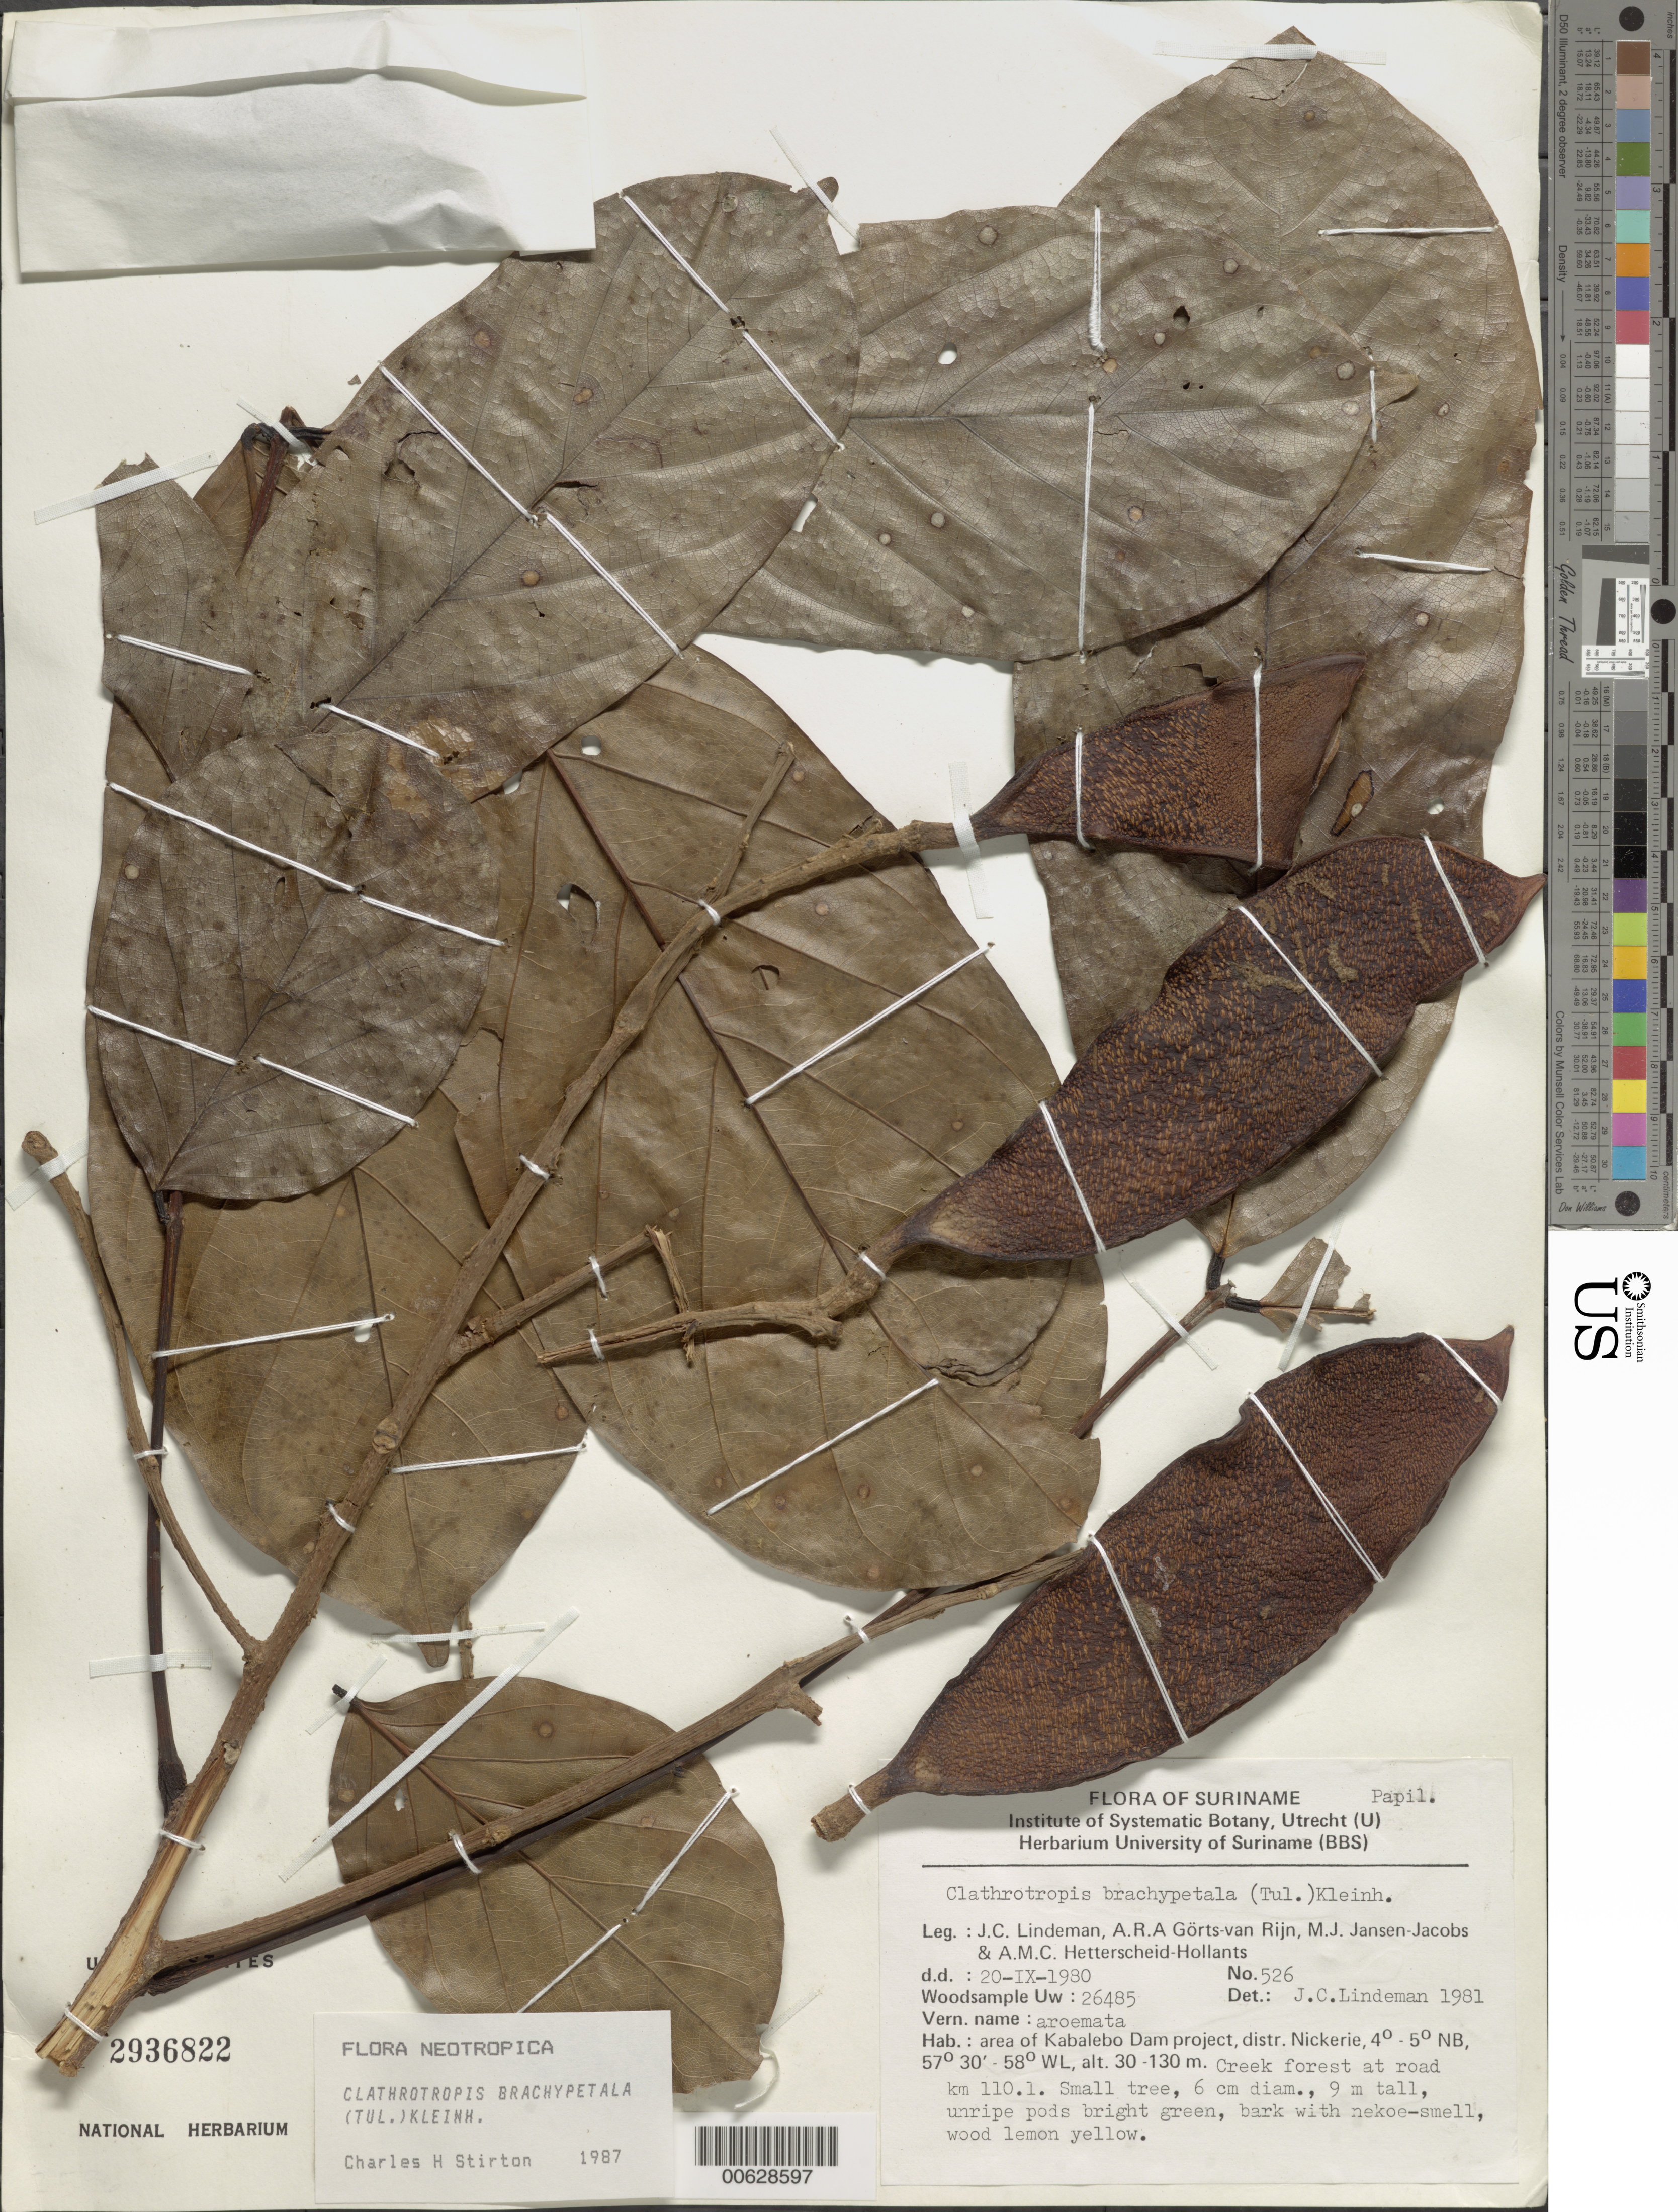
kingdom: Plantae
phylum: Tracheophyta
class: Magnoliopsida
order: Fabales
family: Fabaceae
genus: Clathrotropis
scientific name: Clathrotropis brachypetala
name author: (Tul.) Kleinh.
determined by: Stirton, Charles H.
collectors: J. C. Lindeman, A. .R. A. Görts-van Rijn, M. J. Jansen-Jacobs & A. Hetterscheid-Hollants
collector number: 80 526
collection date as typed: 20-Sep-80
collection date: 1980-09-20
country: Suriname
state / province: Nickerie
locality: Kabalebo Dam project area, at road km 110.1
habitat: Creek forest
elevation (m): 30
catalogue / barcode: US 2936822